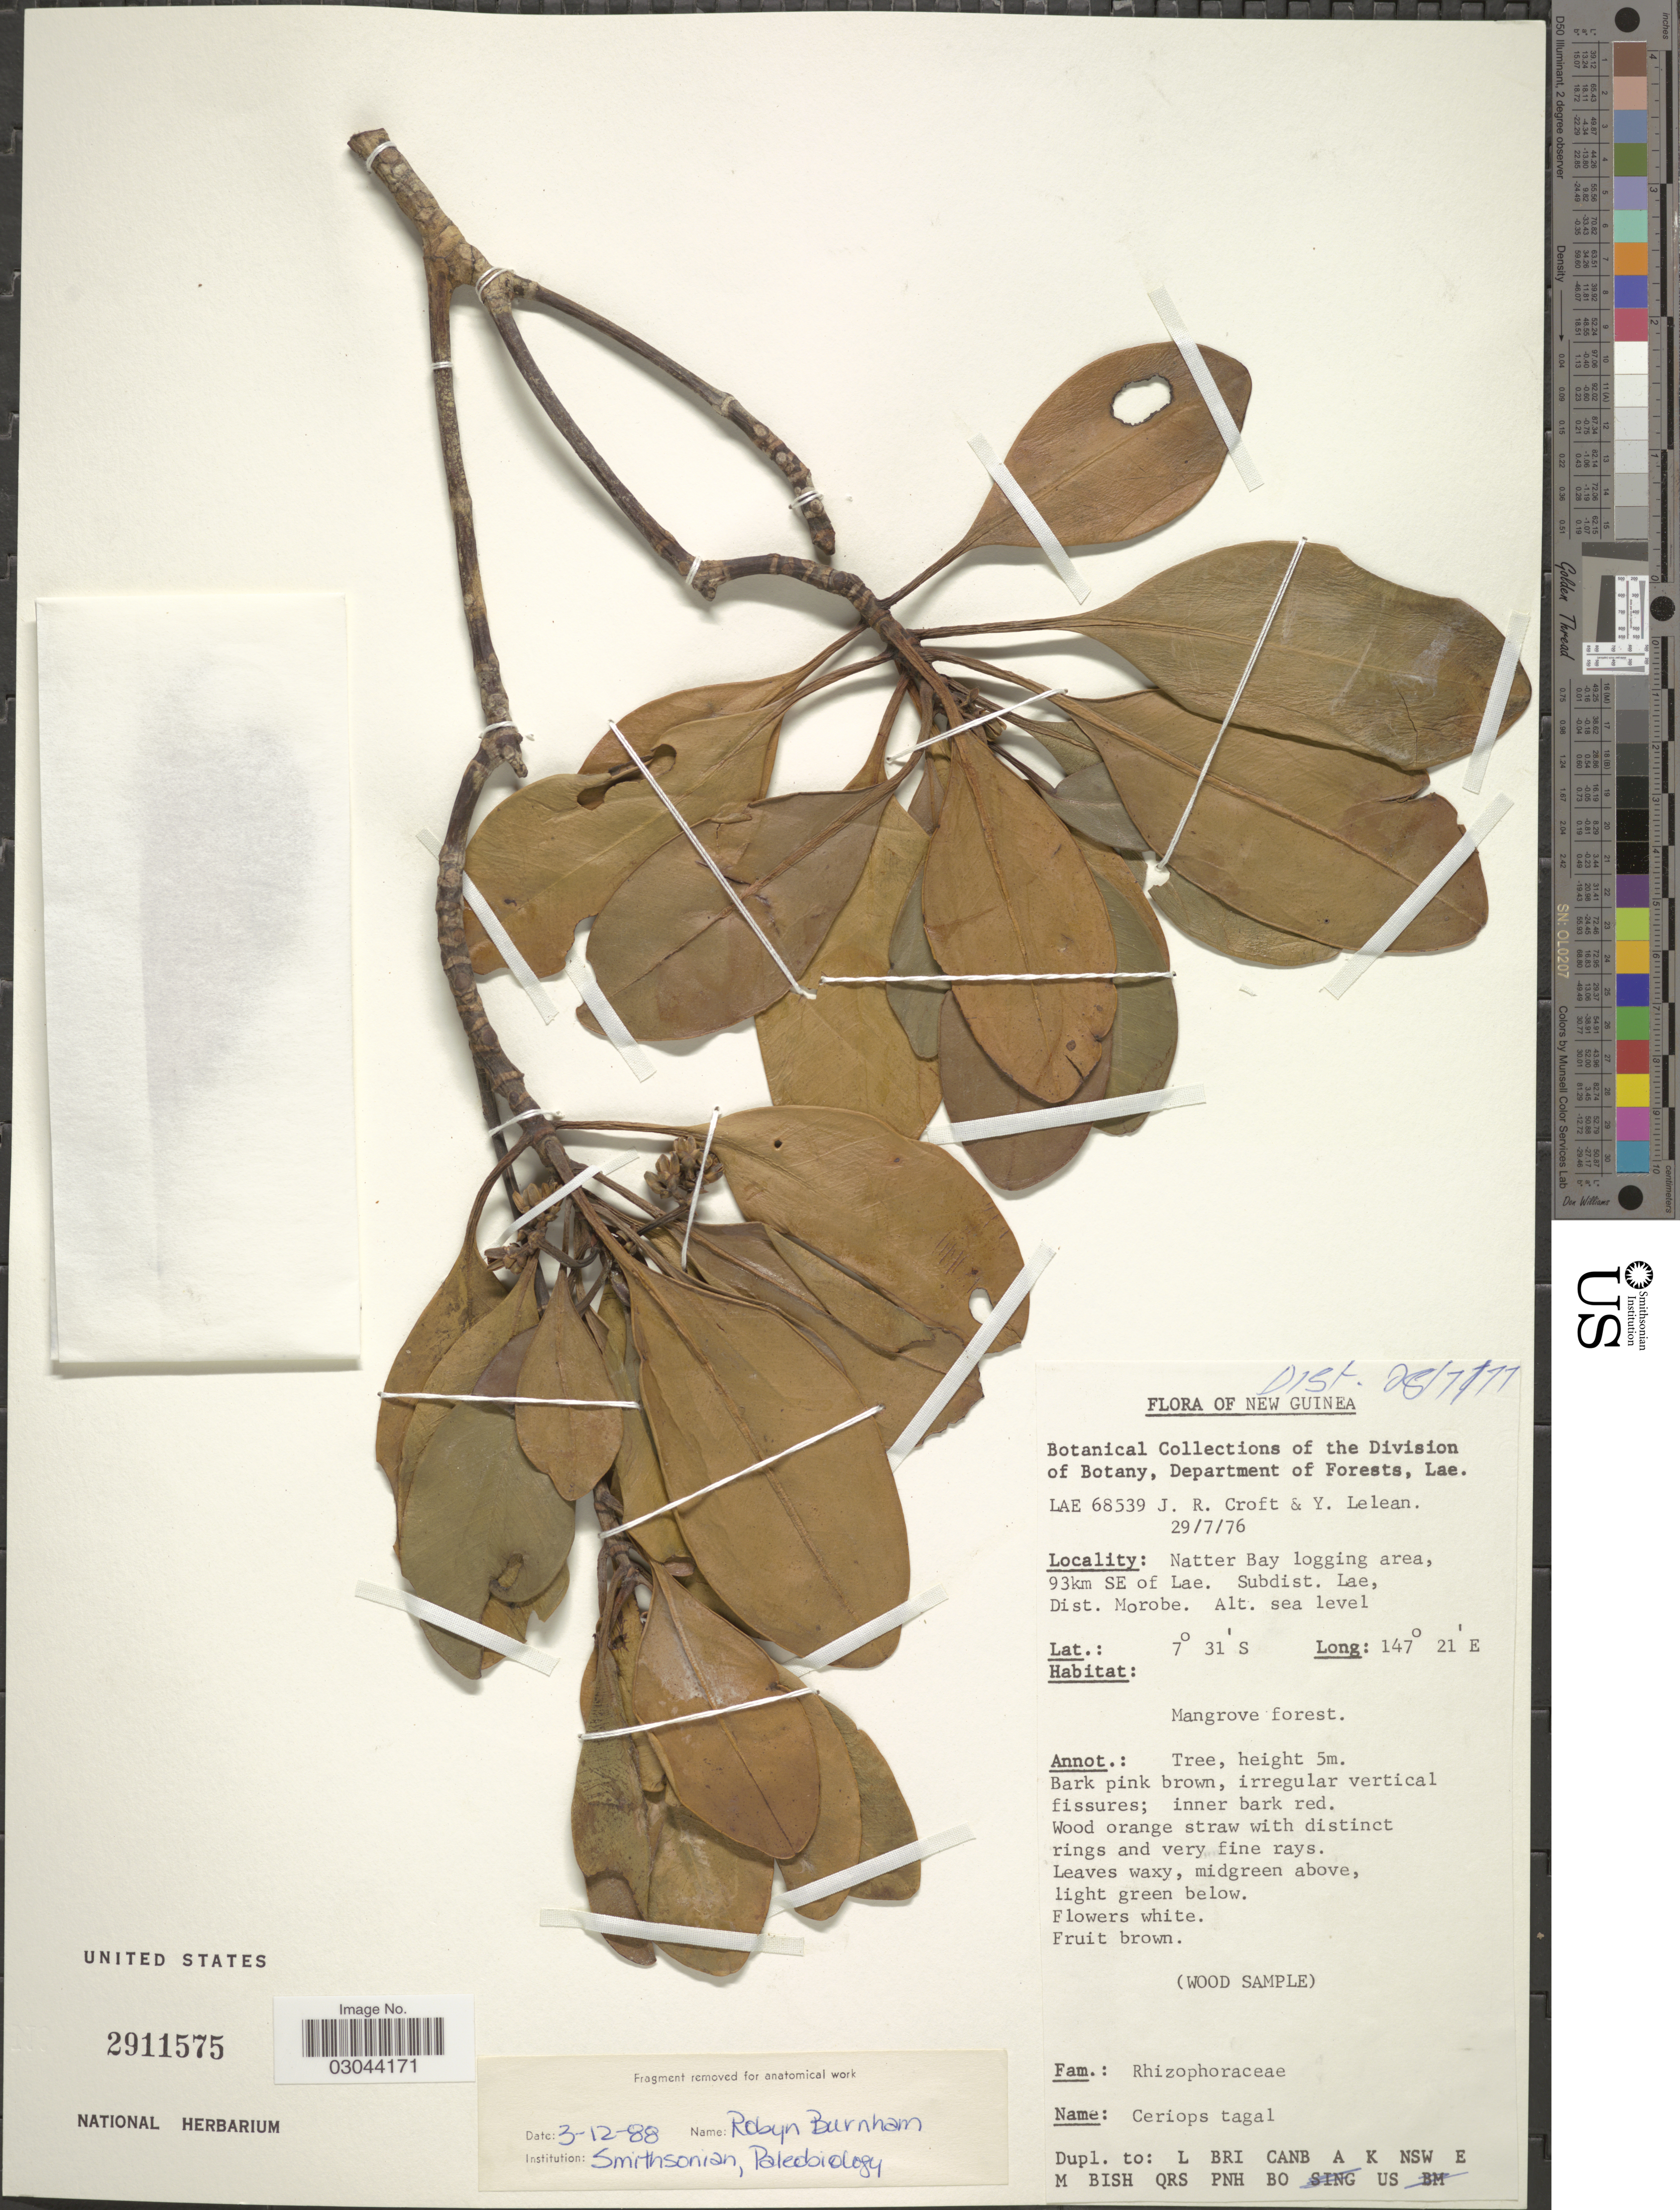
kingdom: Plantae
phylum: Tracheophyta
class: Magnoliopsida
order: Malpighiales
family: Rhizophoraceae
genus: Ceriops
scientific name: Ceriops tagal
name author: (Perr.) C.B. Rob.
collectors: J. R. Croft & Y. Lelean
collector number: LAE68539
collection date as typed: Transcribed d/m/y: 29/7/76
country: Papua New Guinea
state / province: Morobe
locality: New Guinea. Natter Bay logging area, 93km SE of Lae. Subdist. Lae, Dist. Morobe.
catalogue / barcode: US 2911575